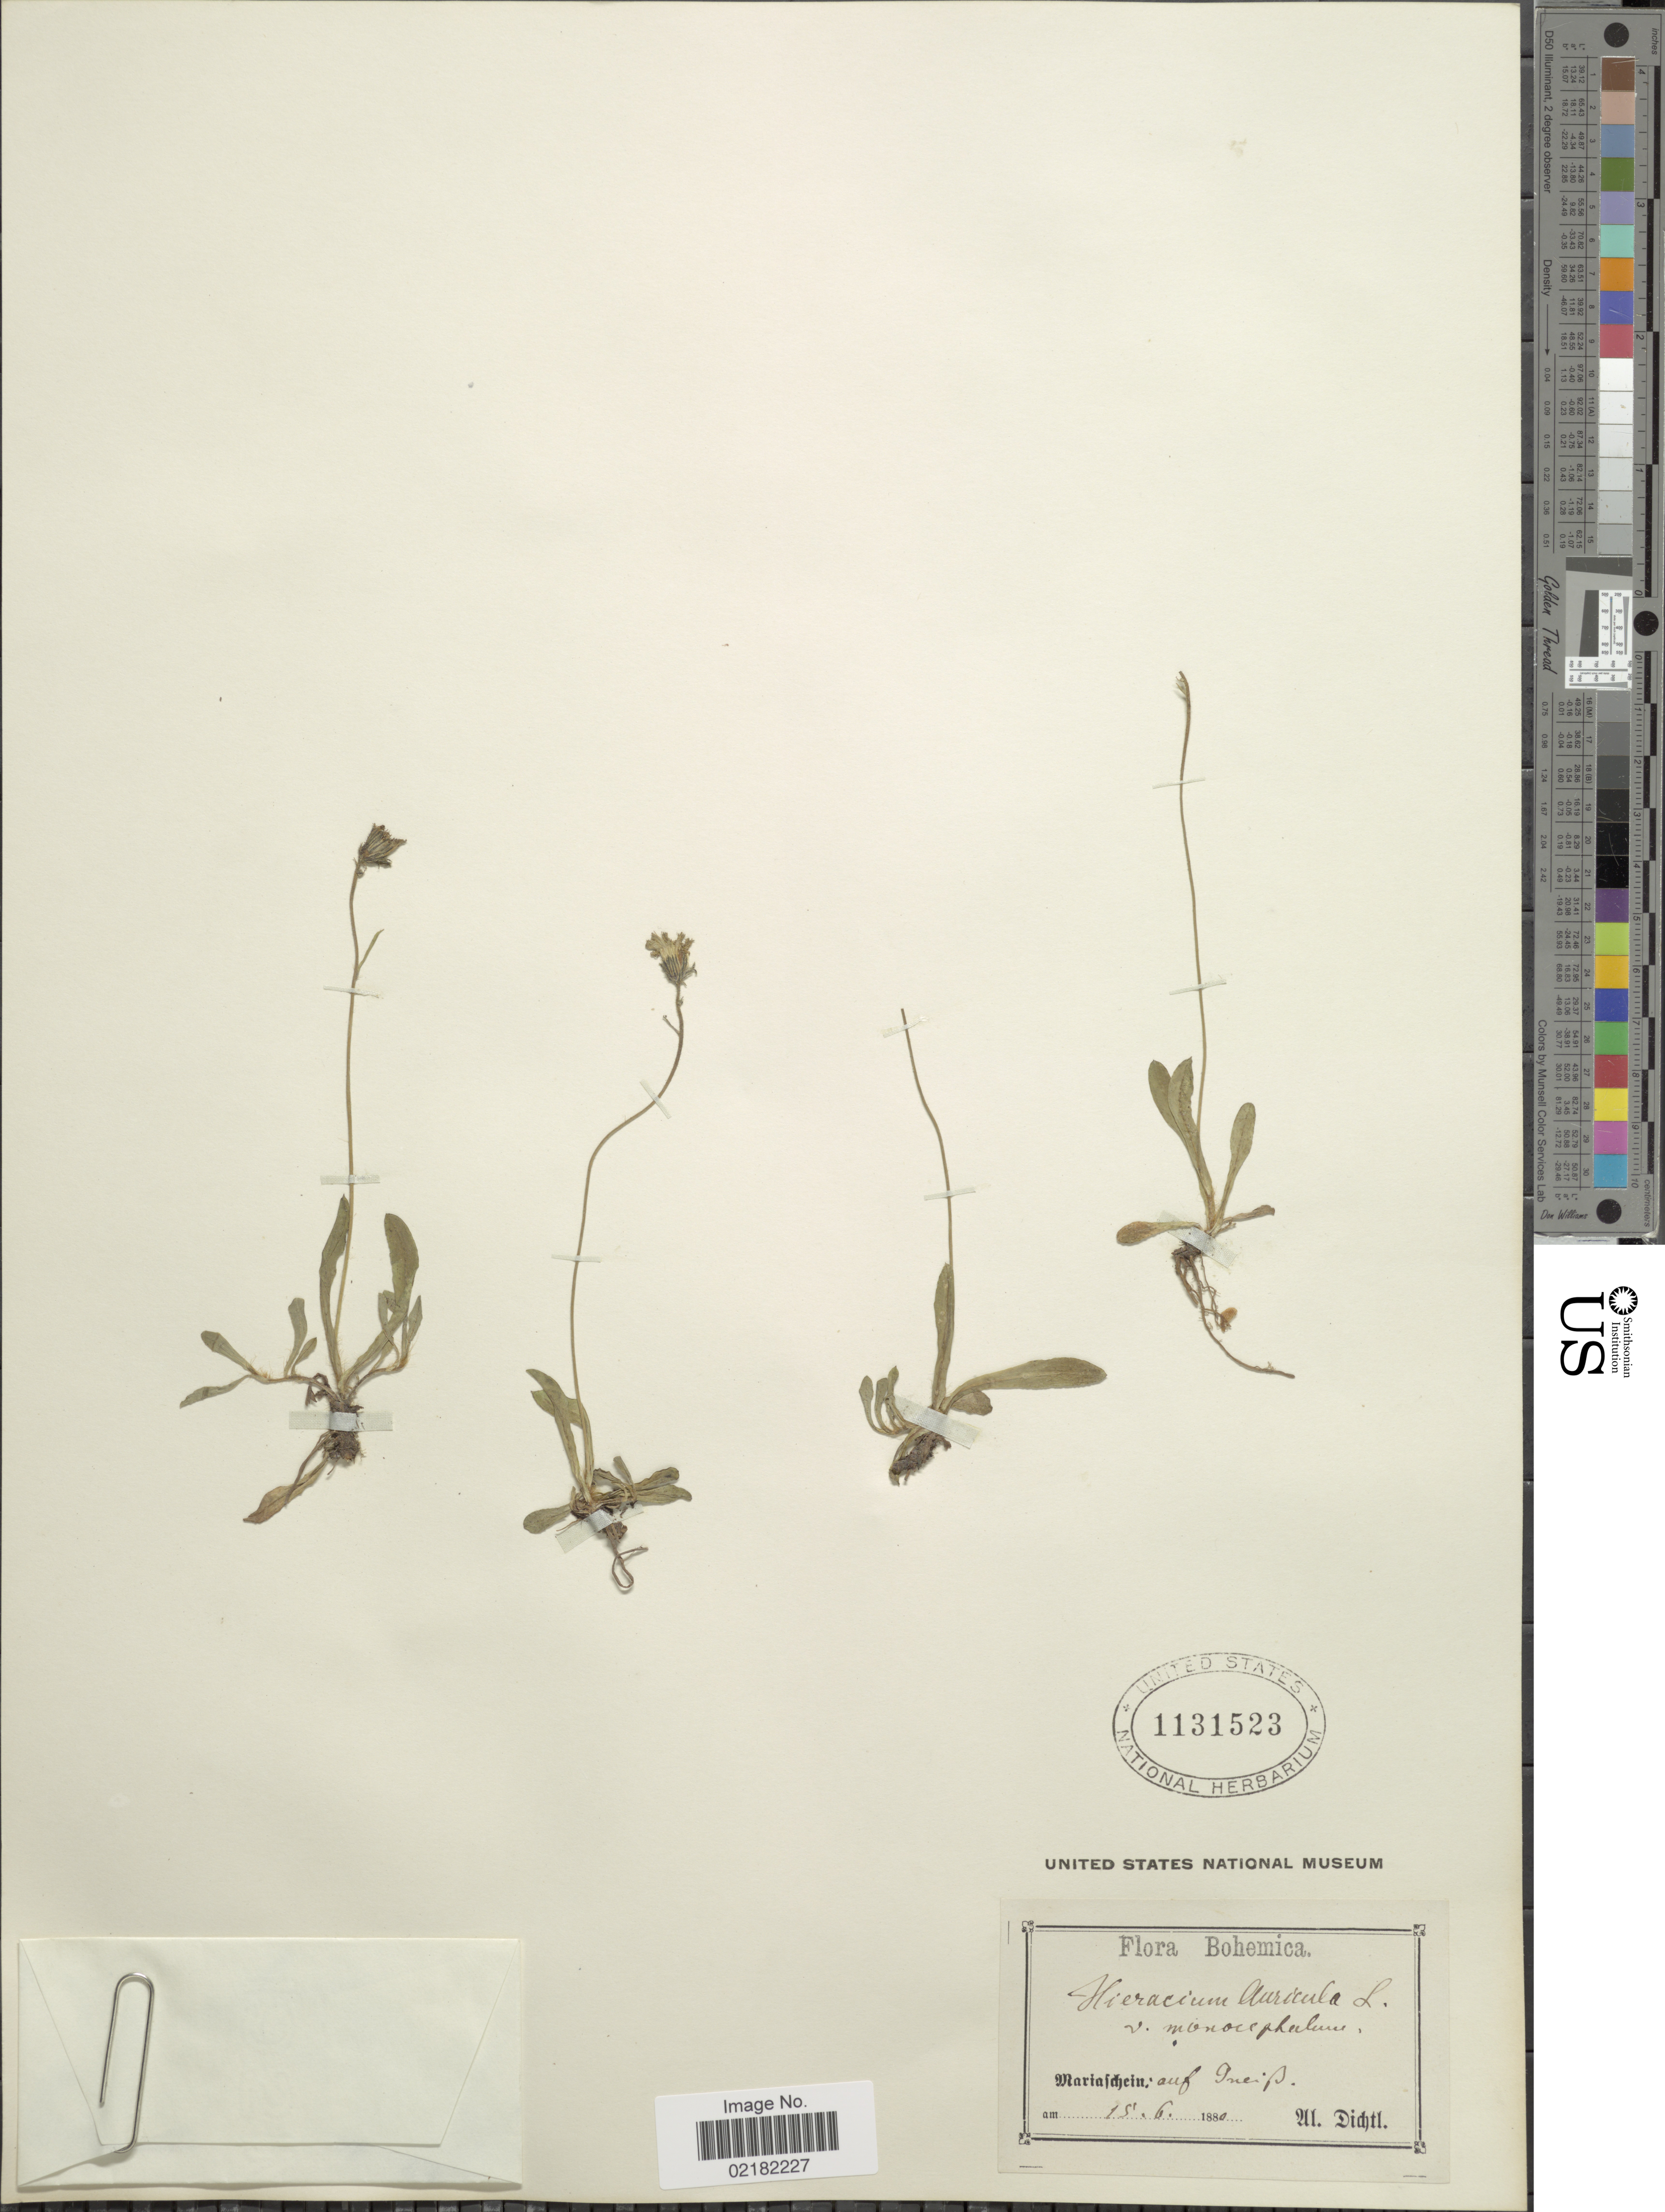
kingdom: Plantae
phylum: Tracheophyta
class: Magnoliopsida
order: Asterales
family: Asteraceae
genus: Pilosella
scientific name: Pilosella floribunda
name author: (Wimm. & Grab.) Fr. a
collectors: W. Dichtl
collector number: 1?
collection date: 1880-06-15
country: Czechia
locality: Bohemica, Marialdhein: auf Gneiß. [interpreted]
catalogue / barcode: US 1131523